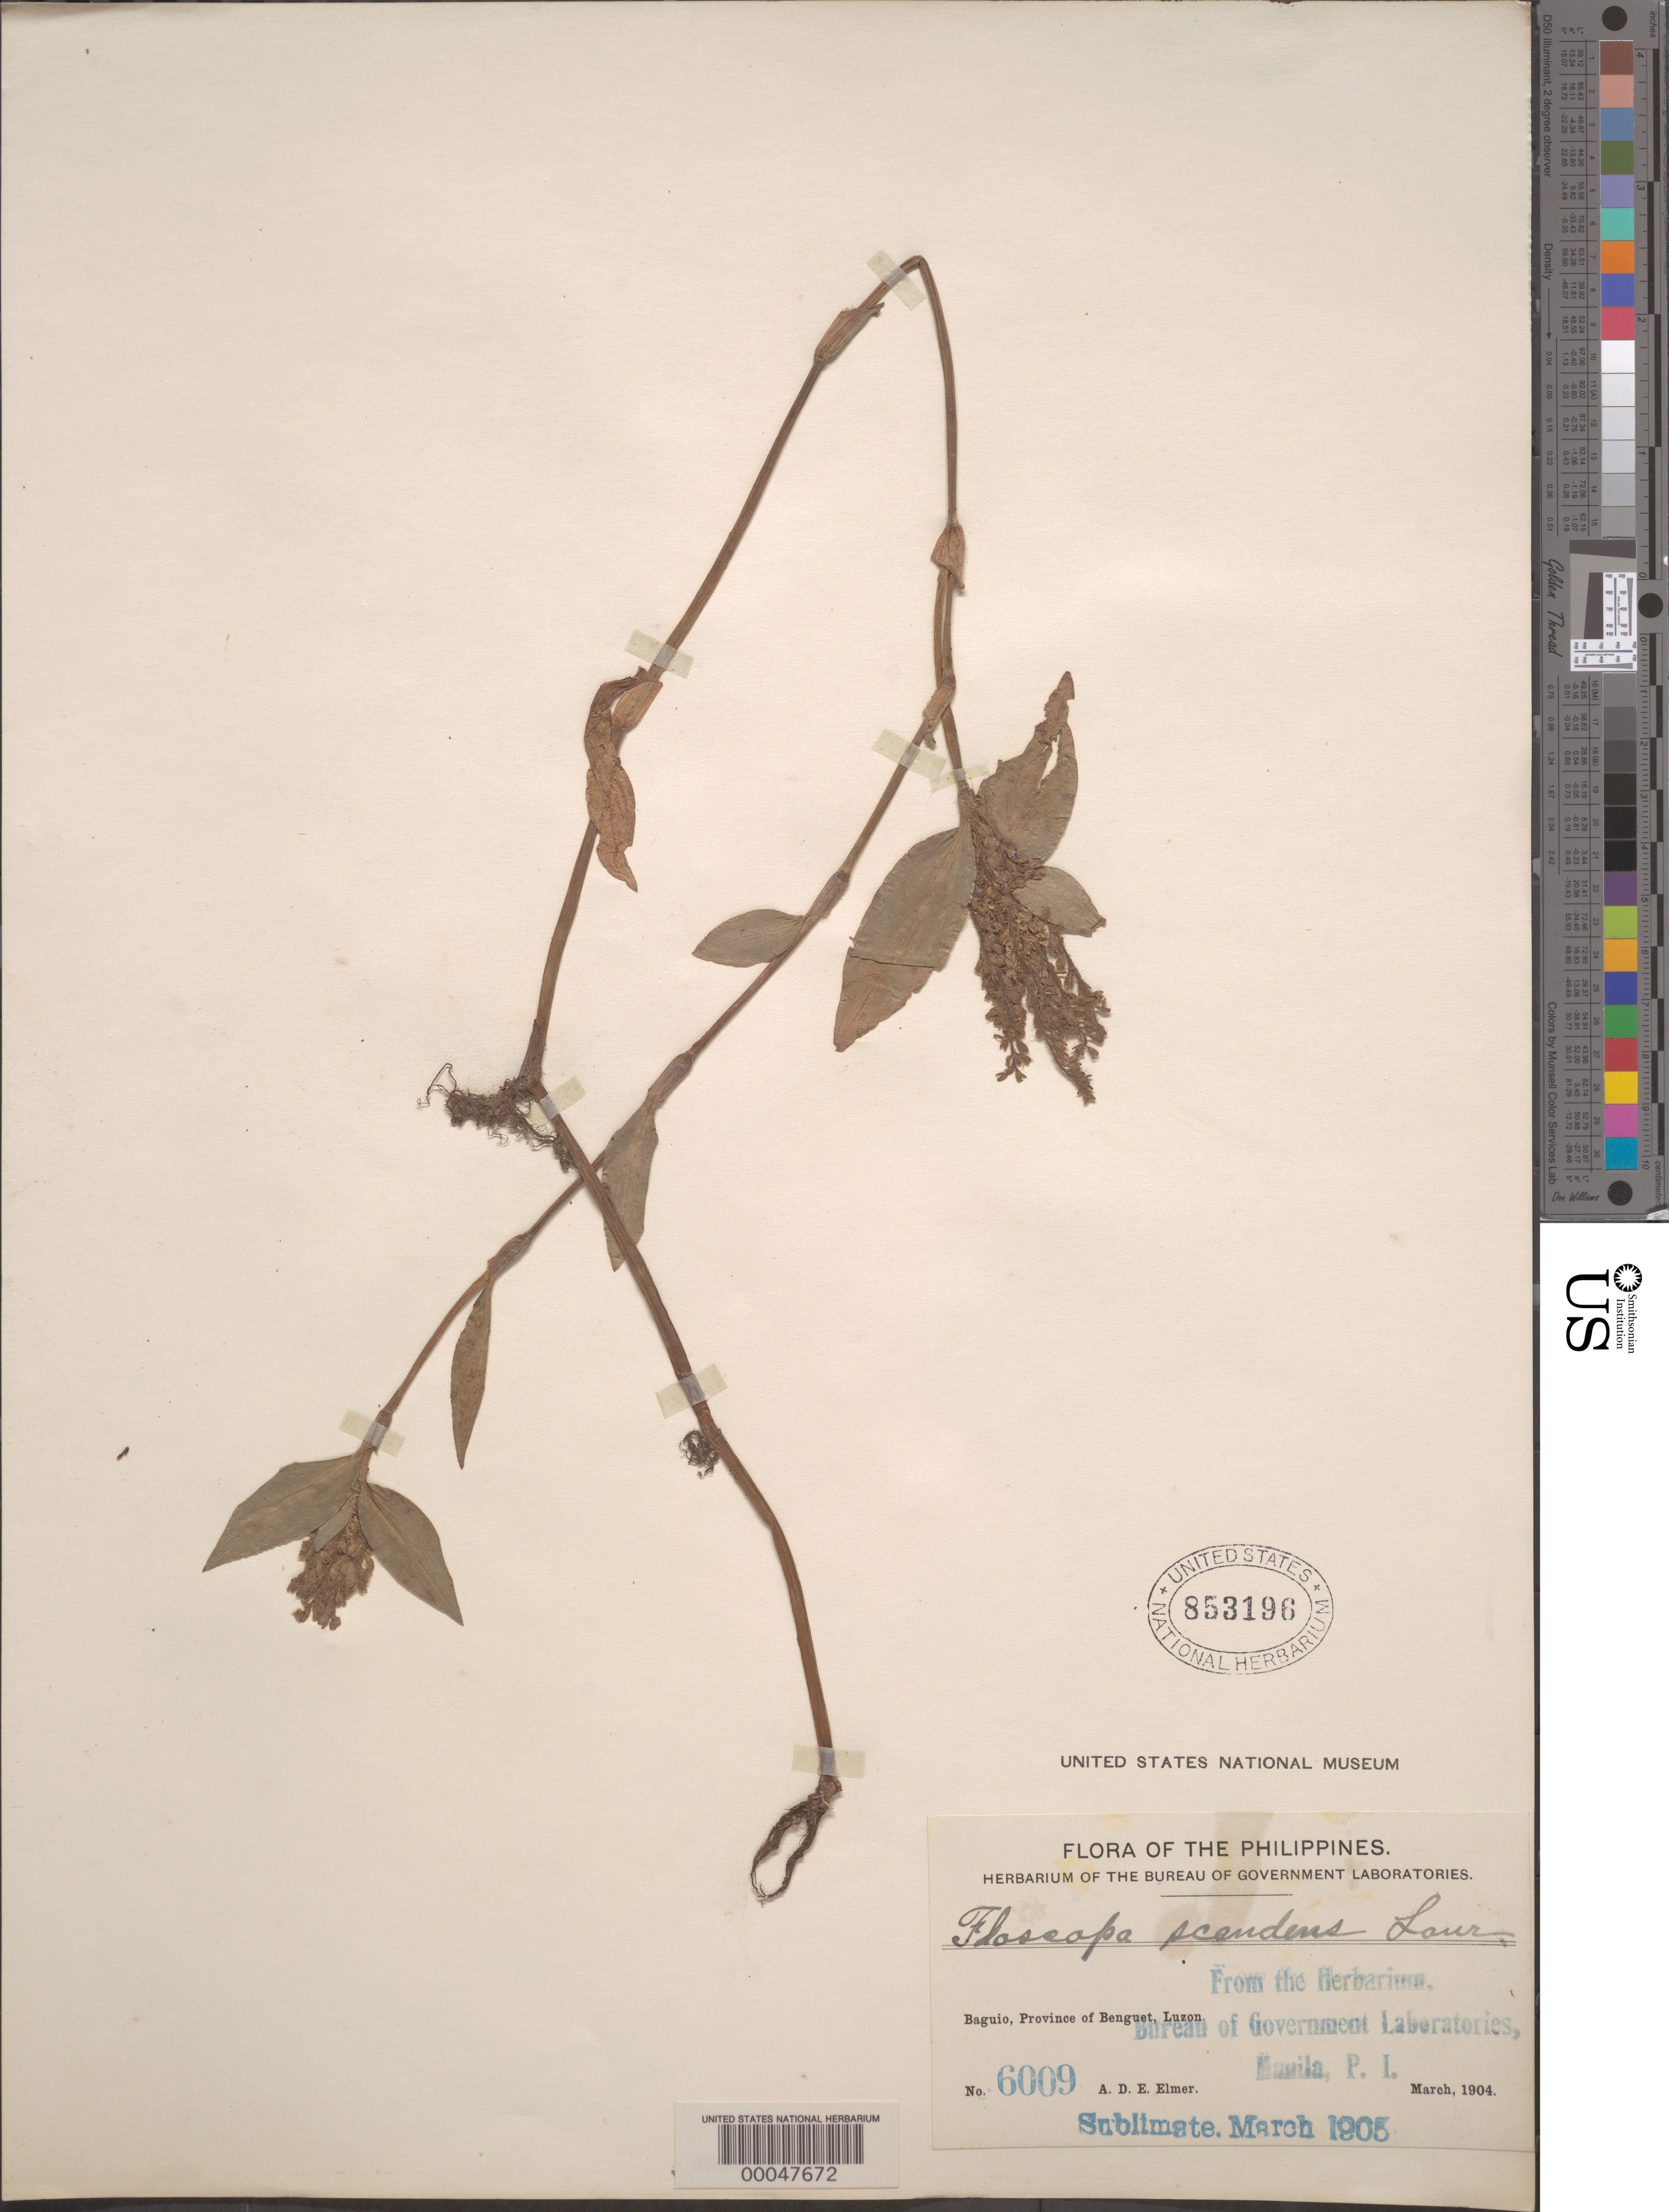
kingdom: Plantae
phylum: Tracheophyta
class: Liliopsida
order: Commelinales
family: Commelinaceae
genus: Floscopa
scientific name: Floscopa scandens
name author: Lour.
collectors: A. D. E. Elmer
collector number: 6009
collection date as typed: Mar 1904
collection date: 1904-03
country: Philippines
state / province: Cordillera (Administrative Region)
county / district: Benguet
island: Luzon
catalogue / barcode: US 853196